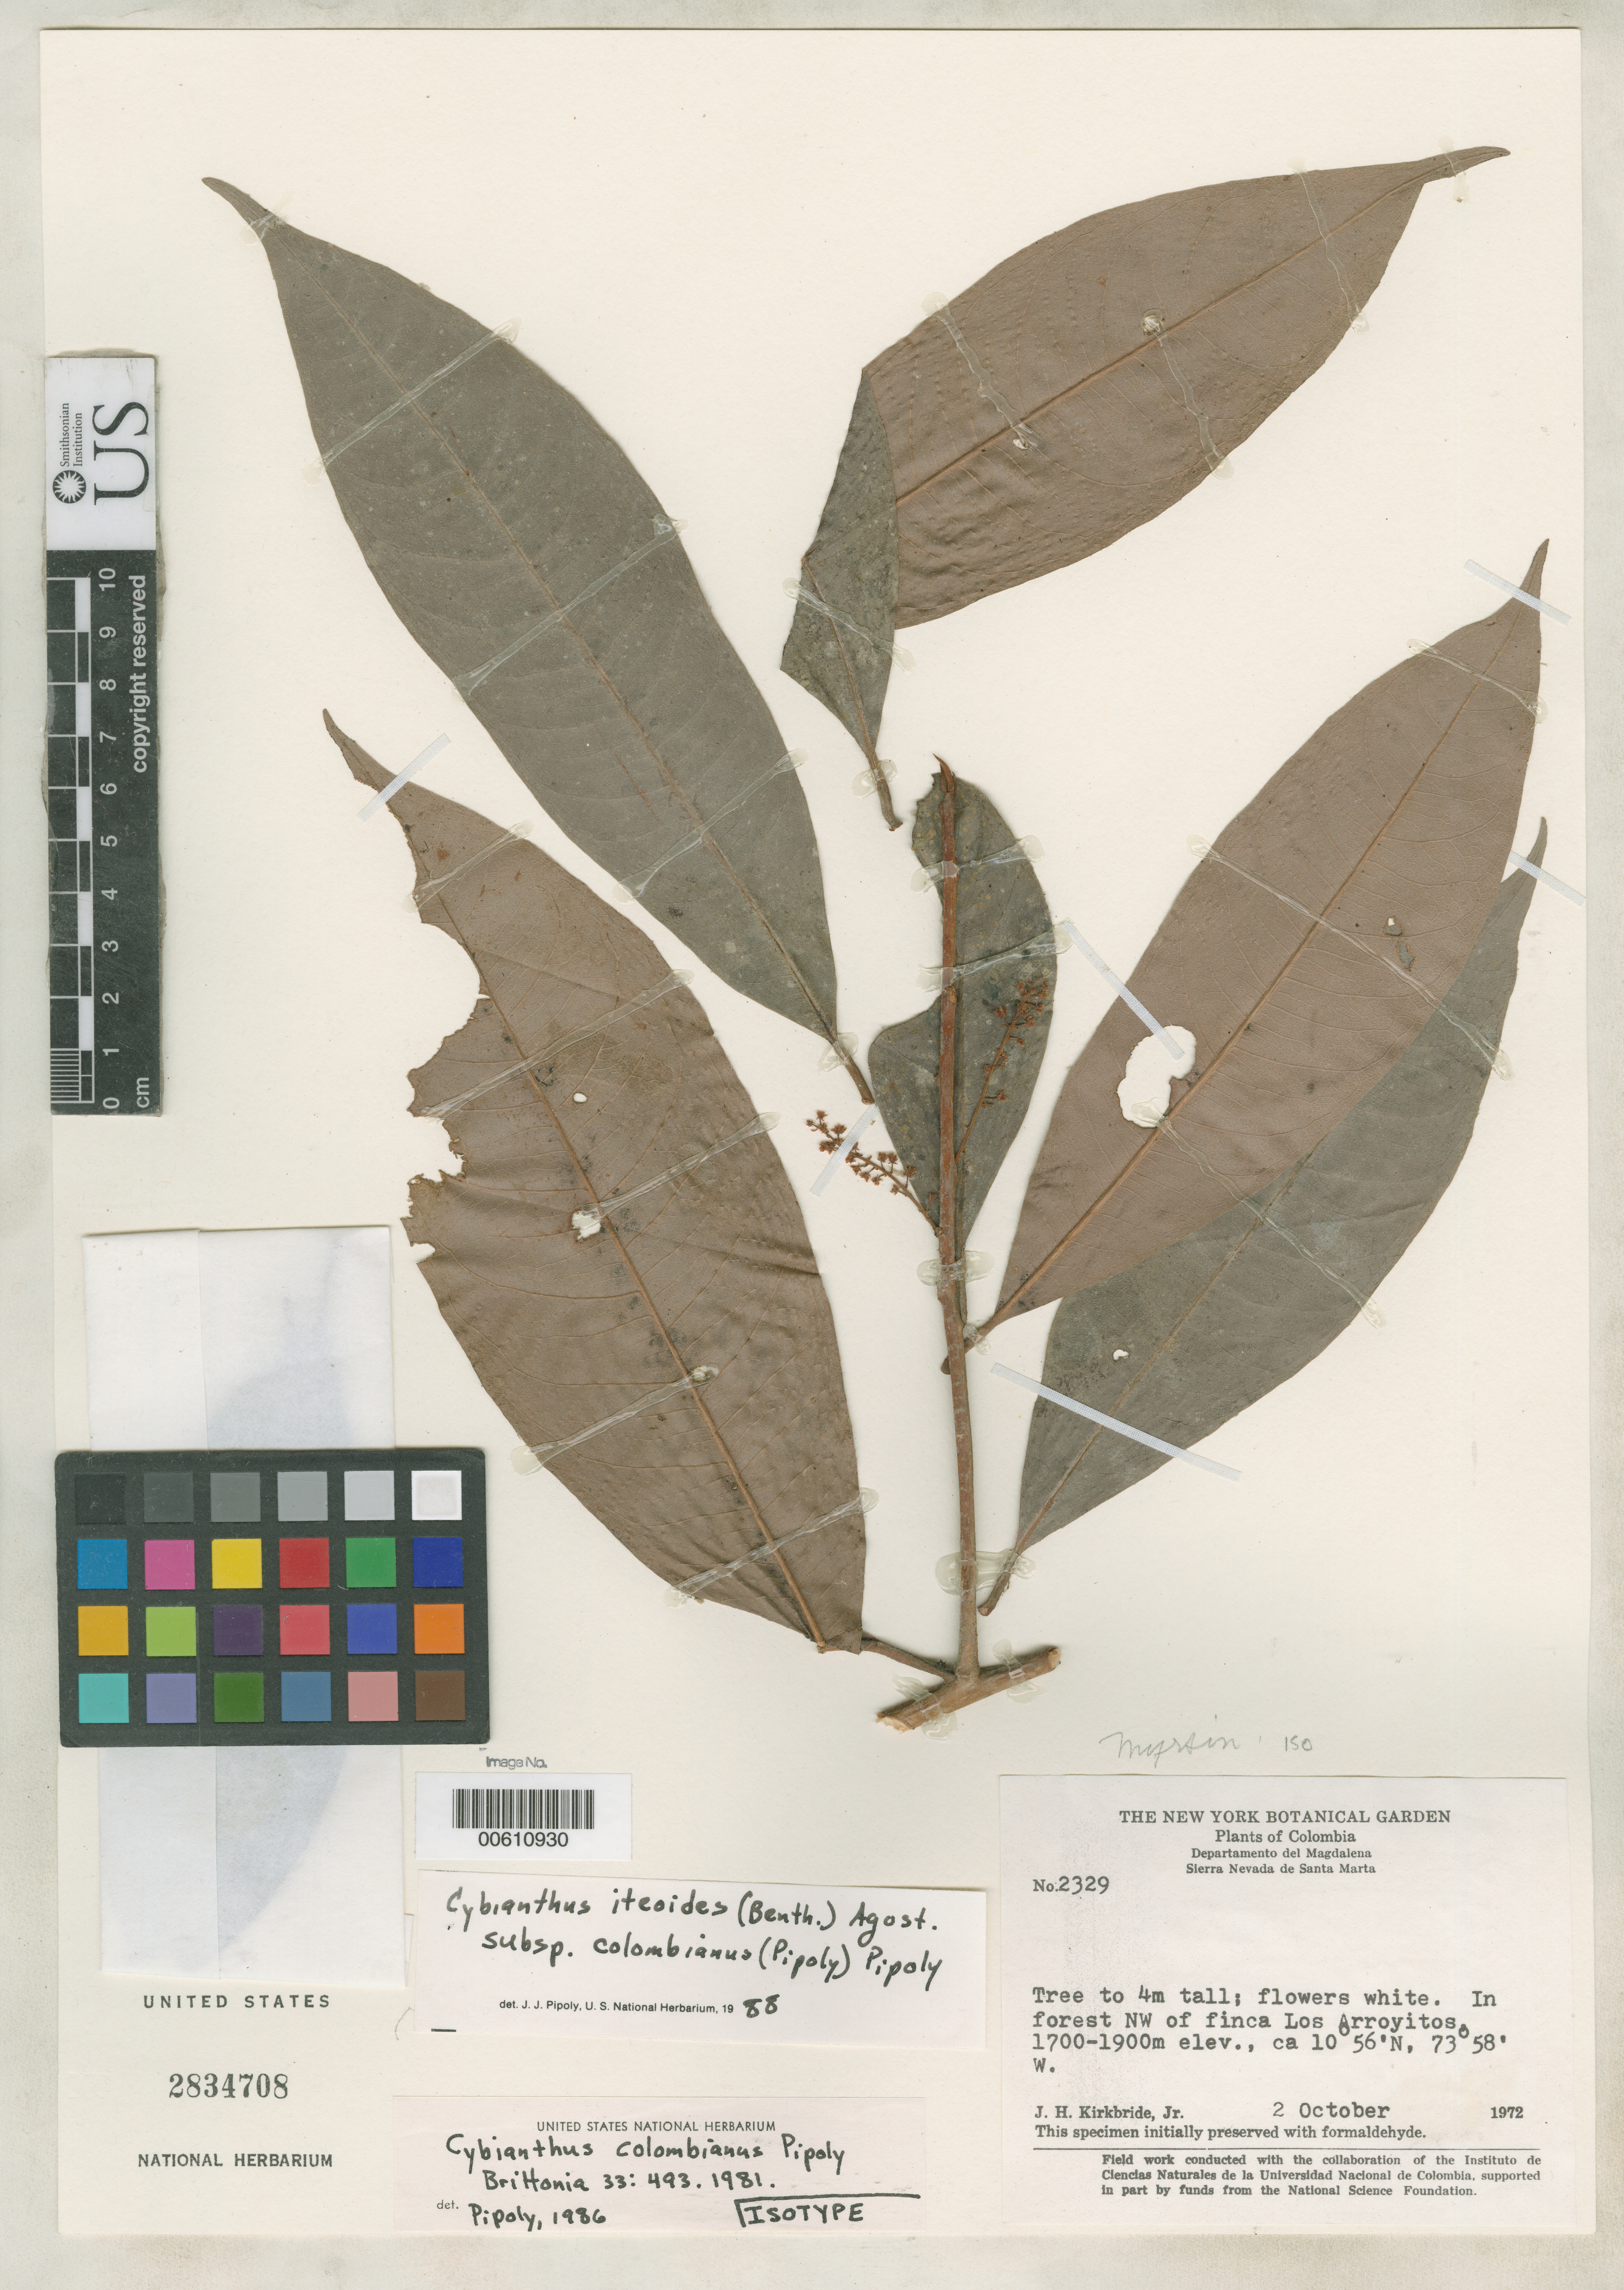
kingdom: Plantae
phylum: Tracheophyta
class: Magnoliopsida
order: Ericales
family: Primulaceae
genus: Cybianthus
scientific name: Cybianthus colombianus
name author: Pipoly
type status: Isotype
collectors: J. H. Kirkbride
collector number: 2329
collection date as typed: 02 Oct 1972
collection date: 1972-10-02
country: Colombia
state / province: Magdalena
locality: Sierra Nevada de Santa Marta, NW of Finca Los Arroyitos.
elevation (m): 1700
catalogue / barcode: US 2834708